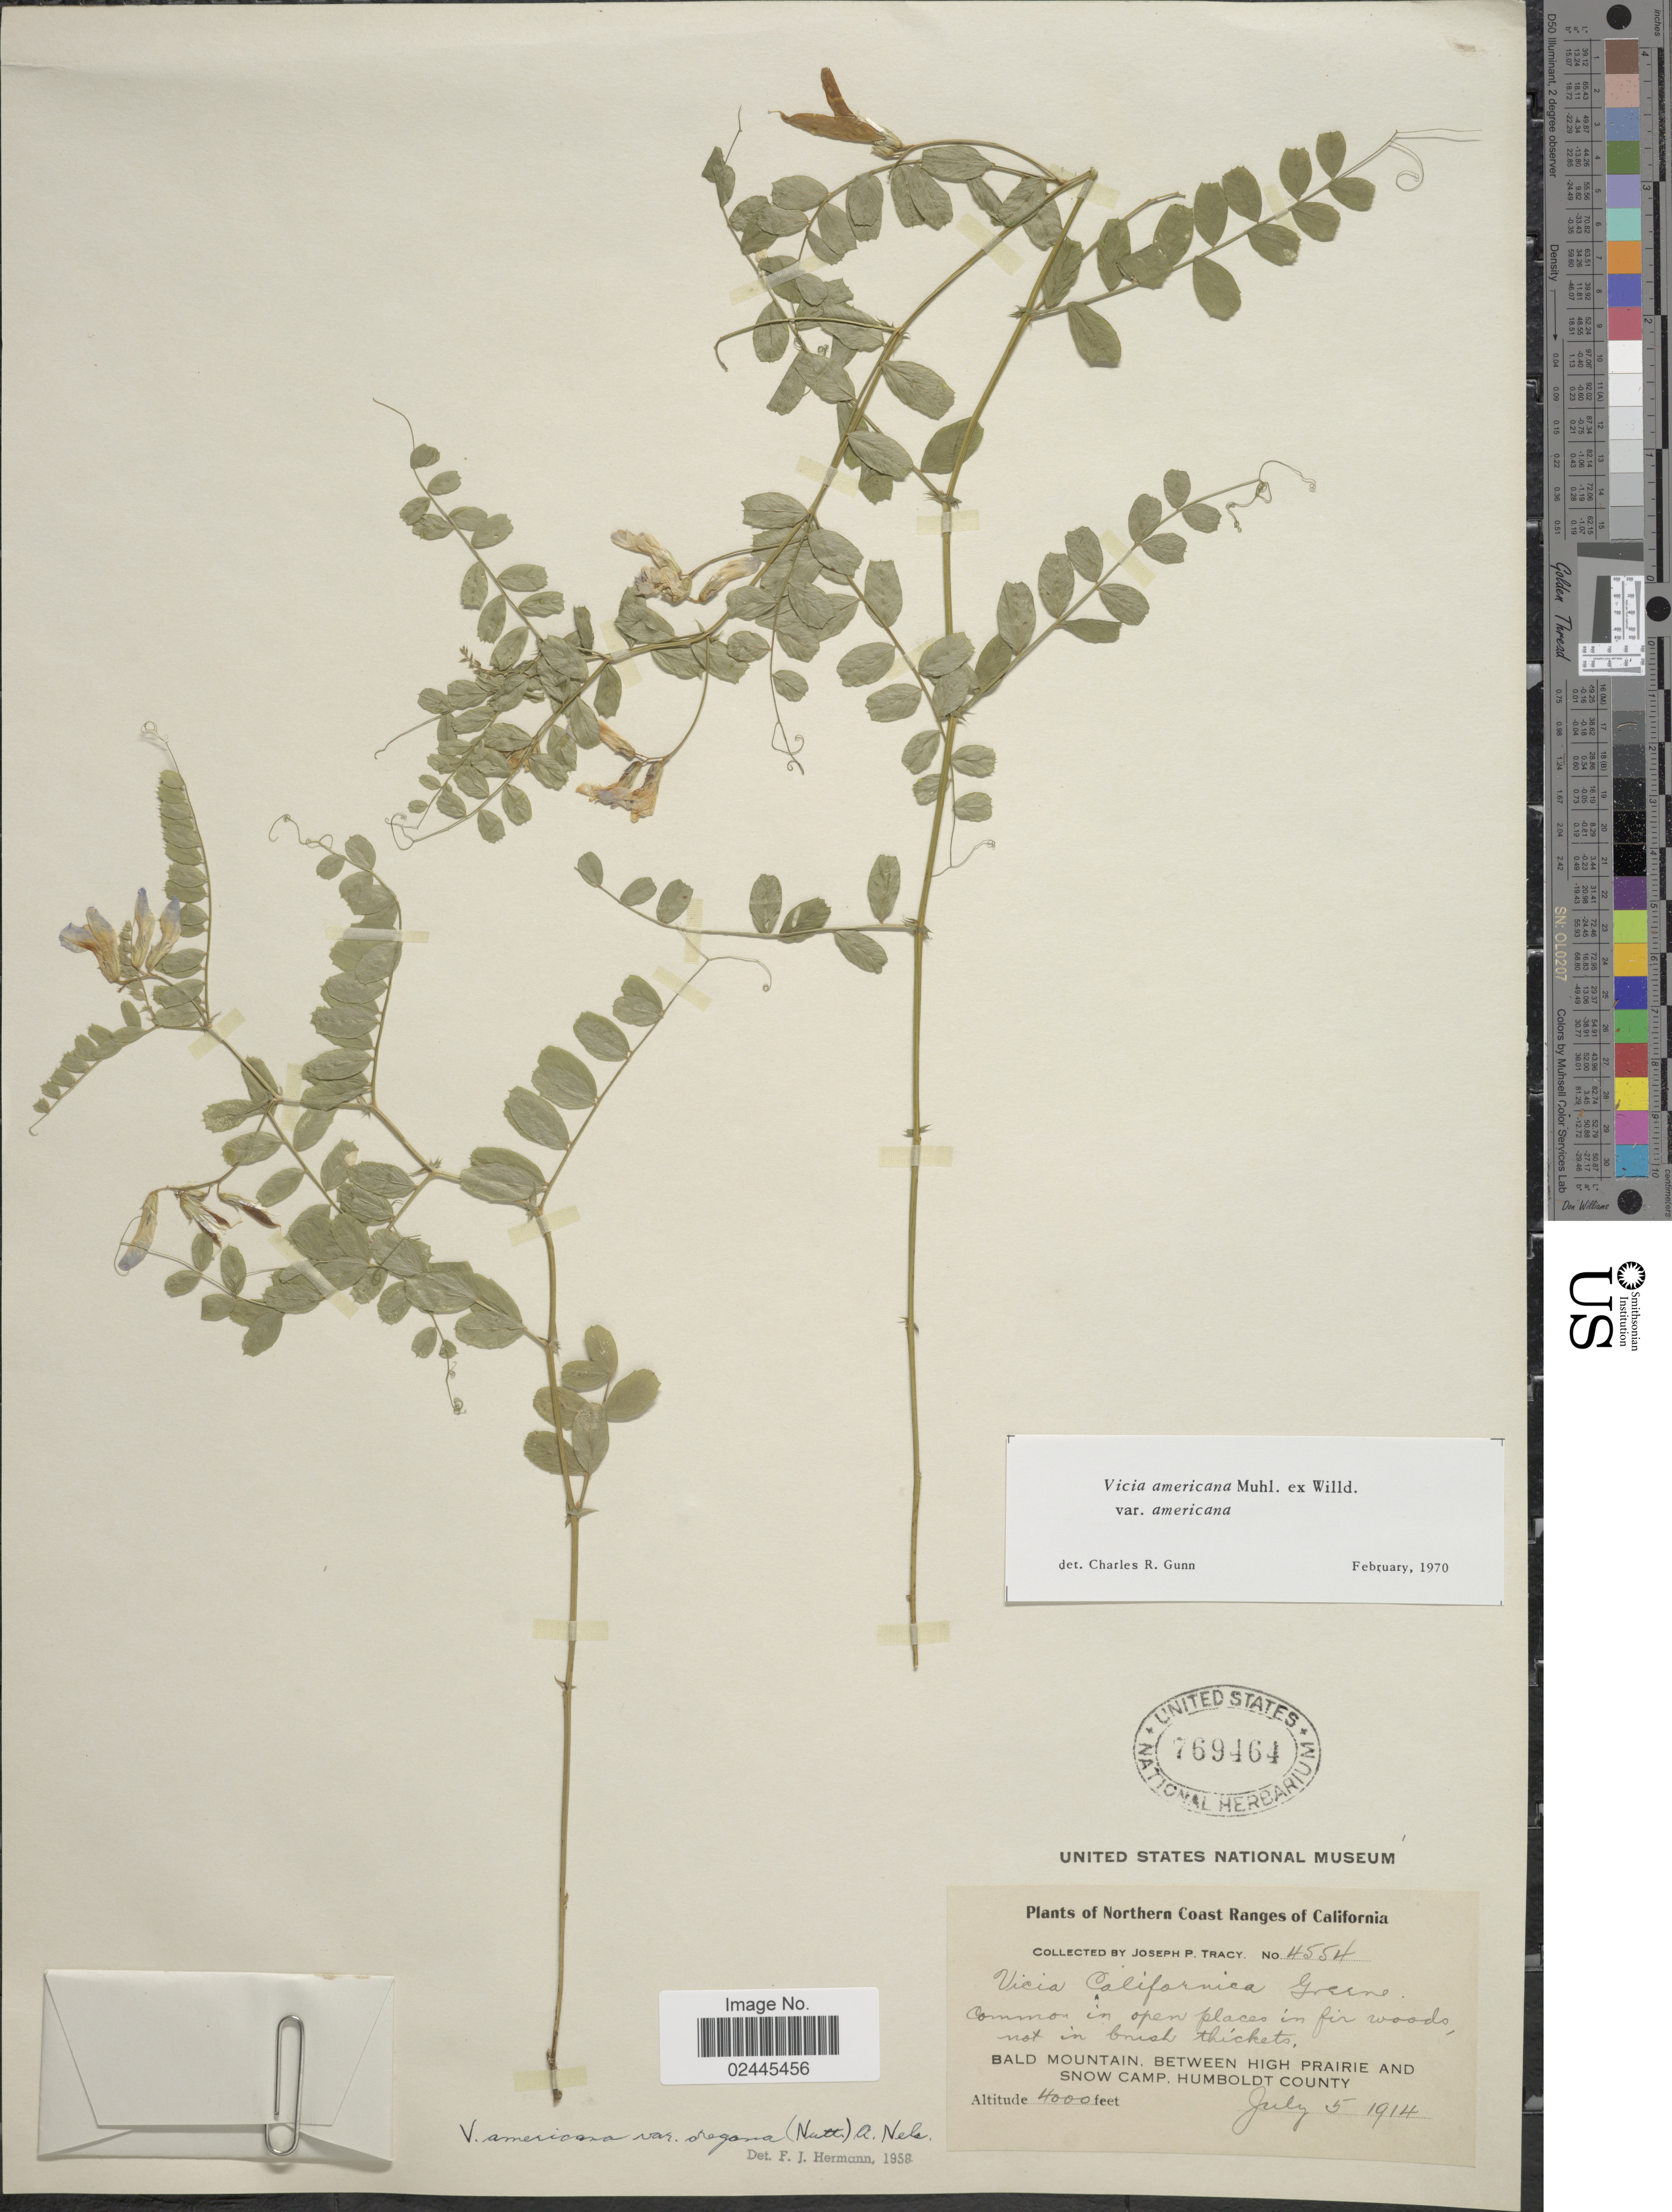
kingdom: Plantae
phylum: Tracheophyta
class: Magnoliopsida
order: Fabales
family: Fabaceae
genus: Vicia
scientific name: Vicia americana var. americana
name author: Muhl. ex Willd.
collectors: J. Tracy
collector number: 4554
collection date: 1914-07-05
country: United States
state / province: California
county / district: Humboldt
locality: Northern Coast Ranges of California, Bald Mountain, between high prairie and snow camp, Humboldt County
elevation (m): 1219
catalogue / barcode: US 769464